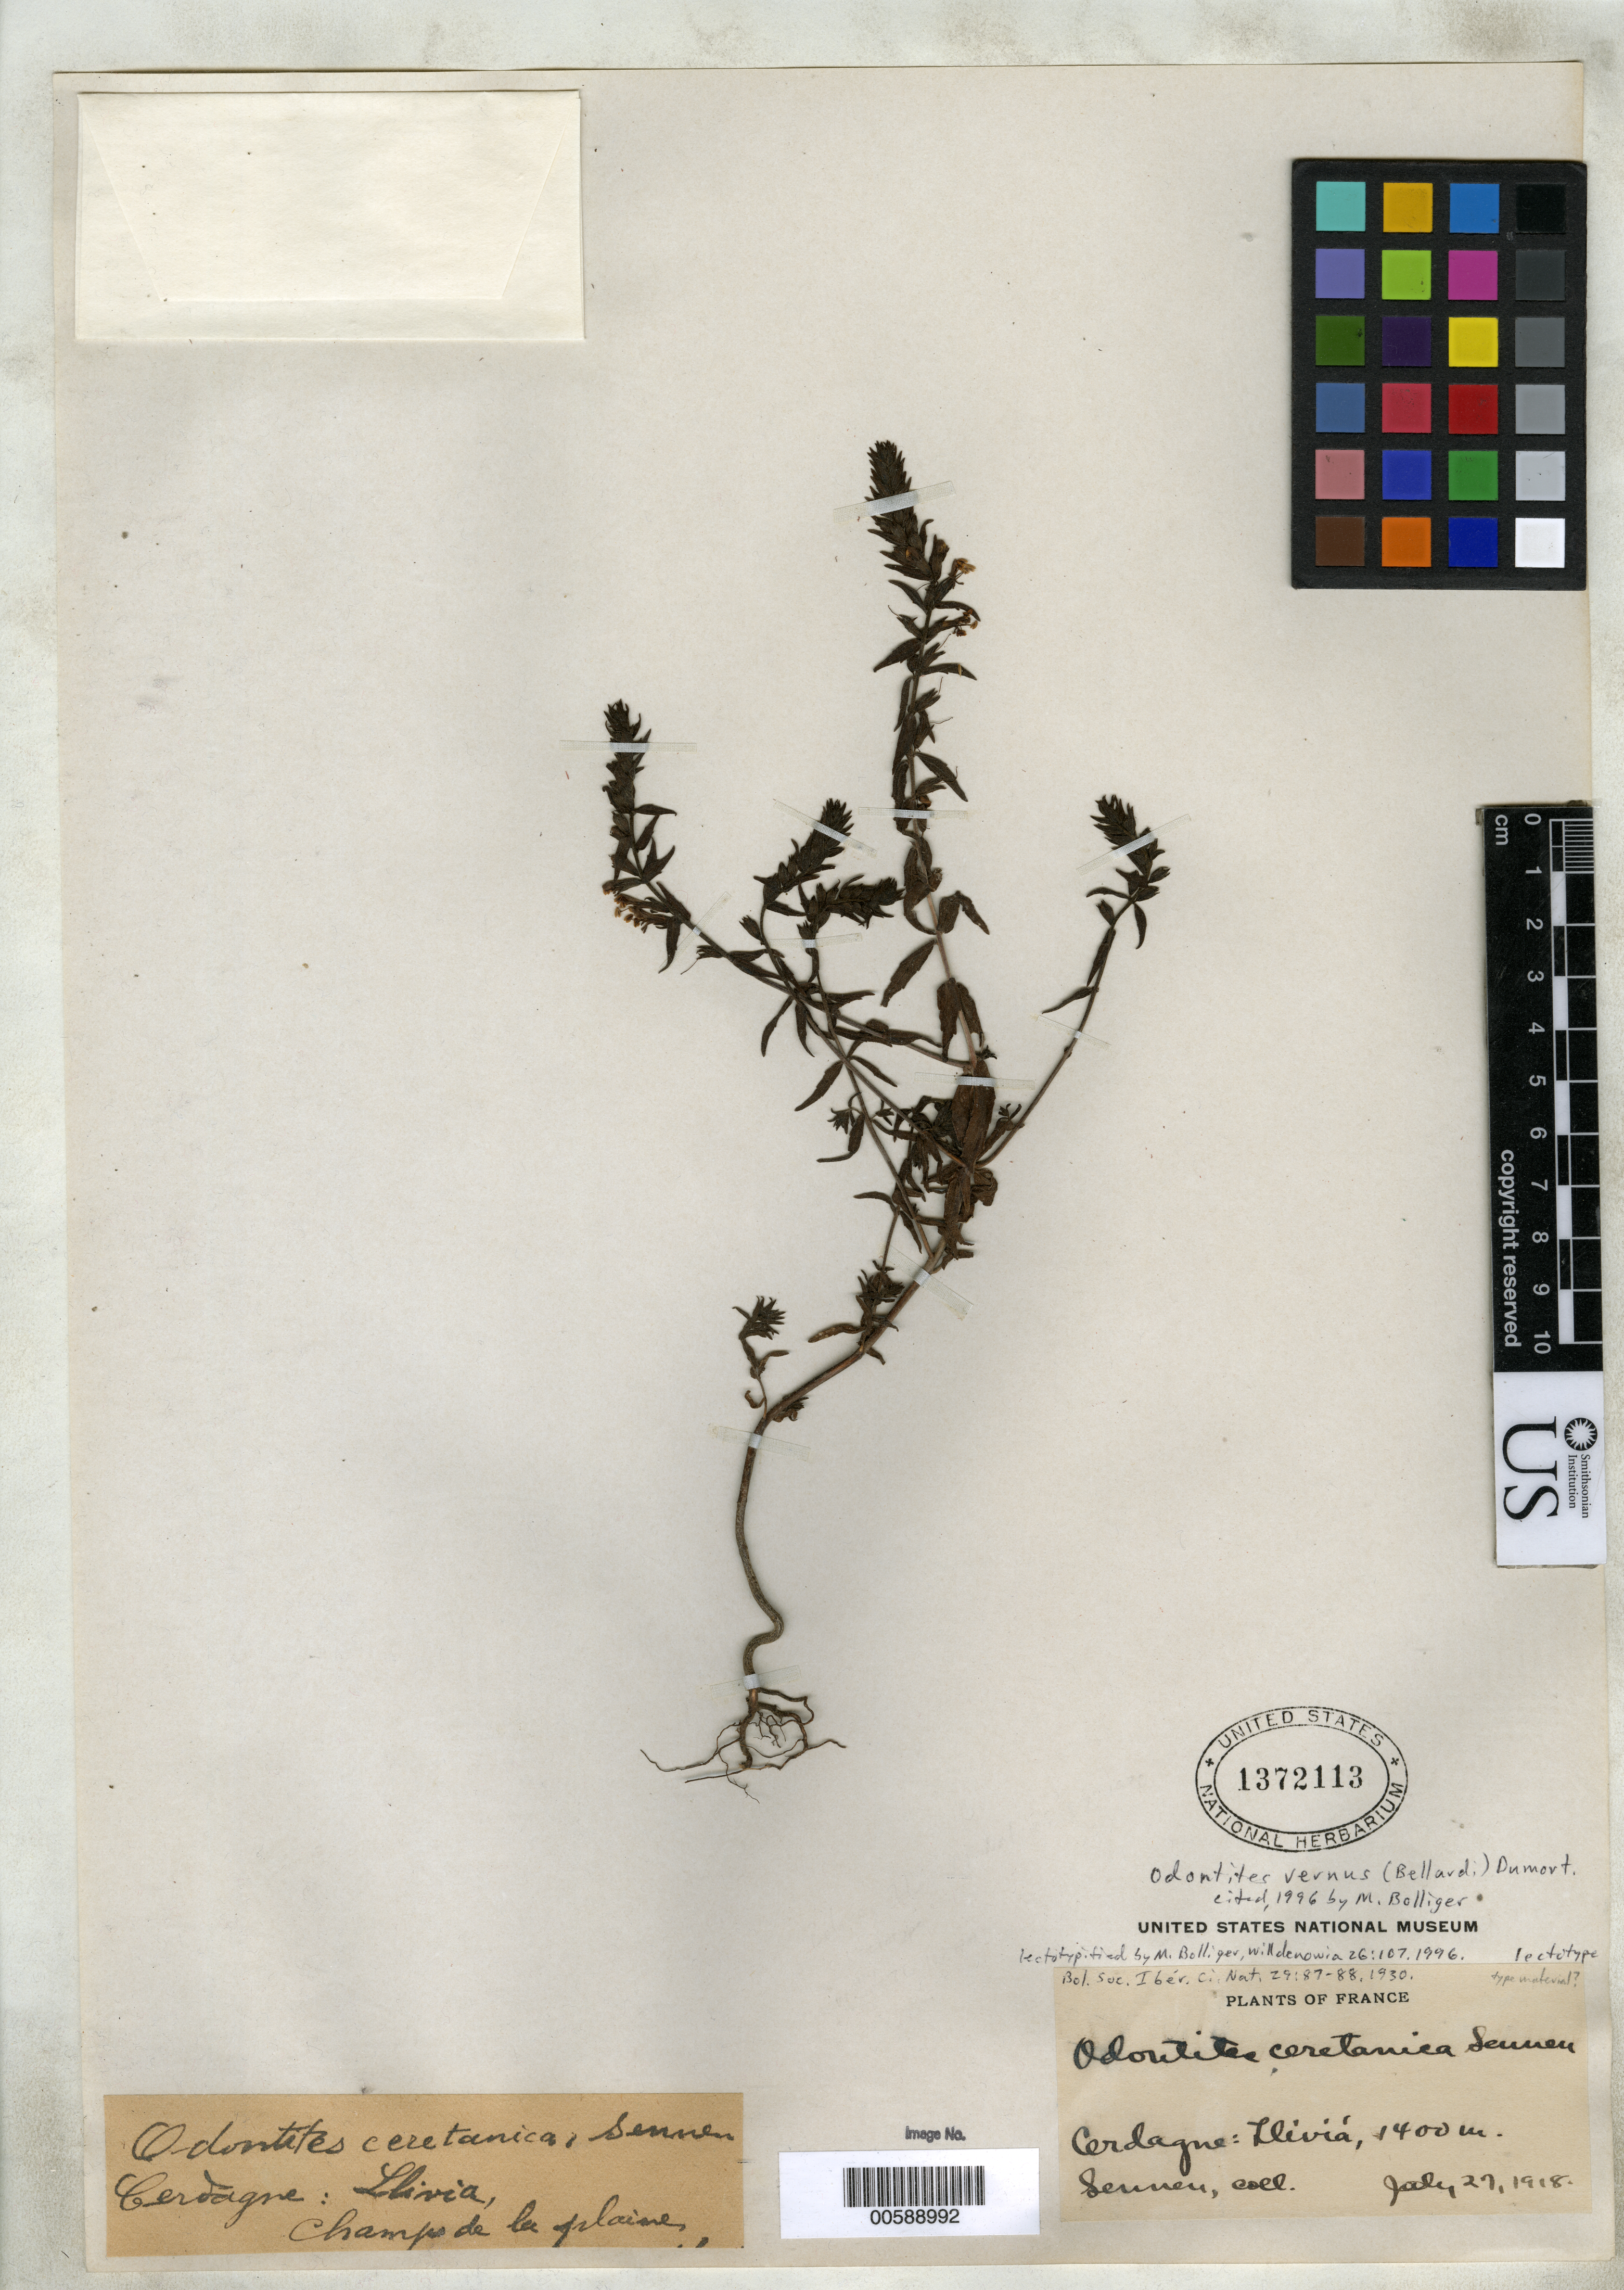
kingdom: Plantae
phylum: Tracheophyta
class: Magnoliopsida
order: Lamiales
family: Orobanchaceae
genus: Odontites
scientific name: Odontites ceretana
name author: Sennen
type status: Lectotype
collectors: E. Blanc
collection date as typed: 27 Jul 1918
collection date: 1918-07-27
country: Spain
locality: Cedragne, Llivia de Llo.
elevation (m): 1400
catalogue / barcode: US 1372113